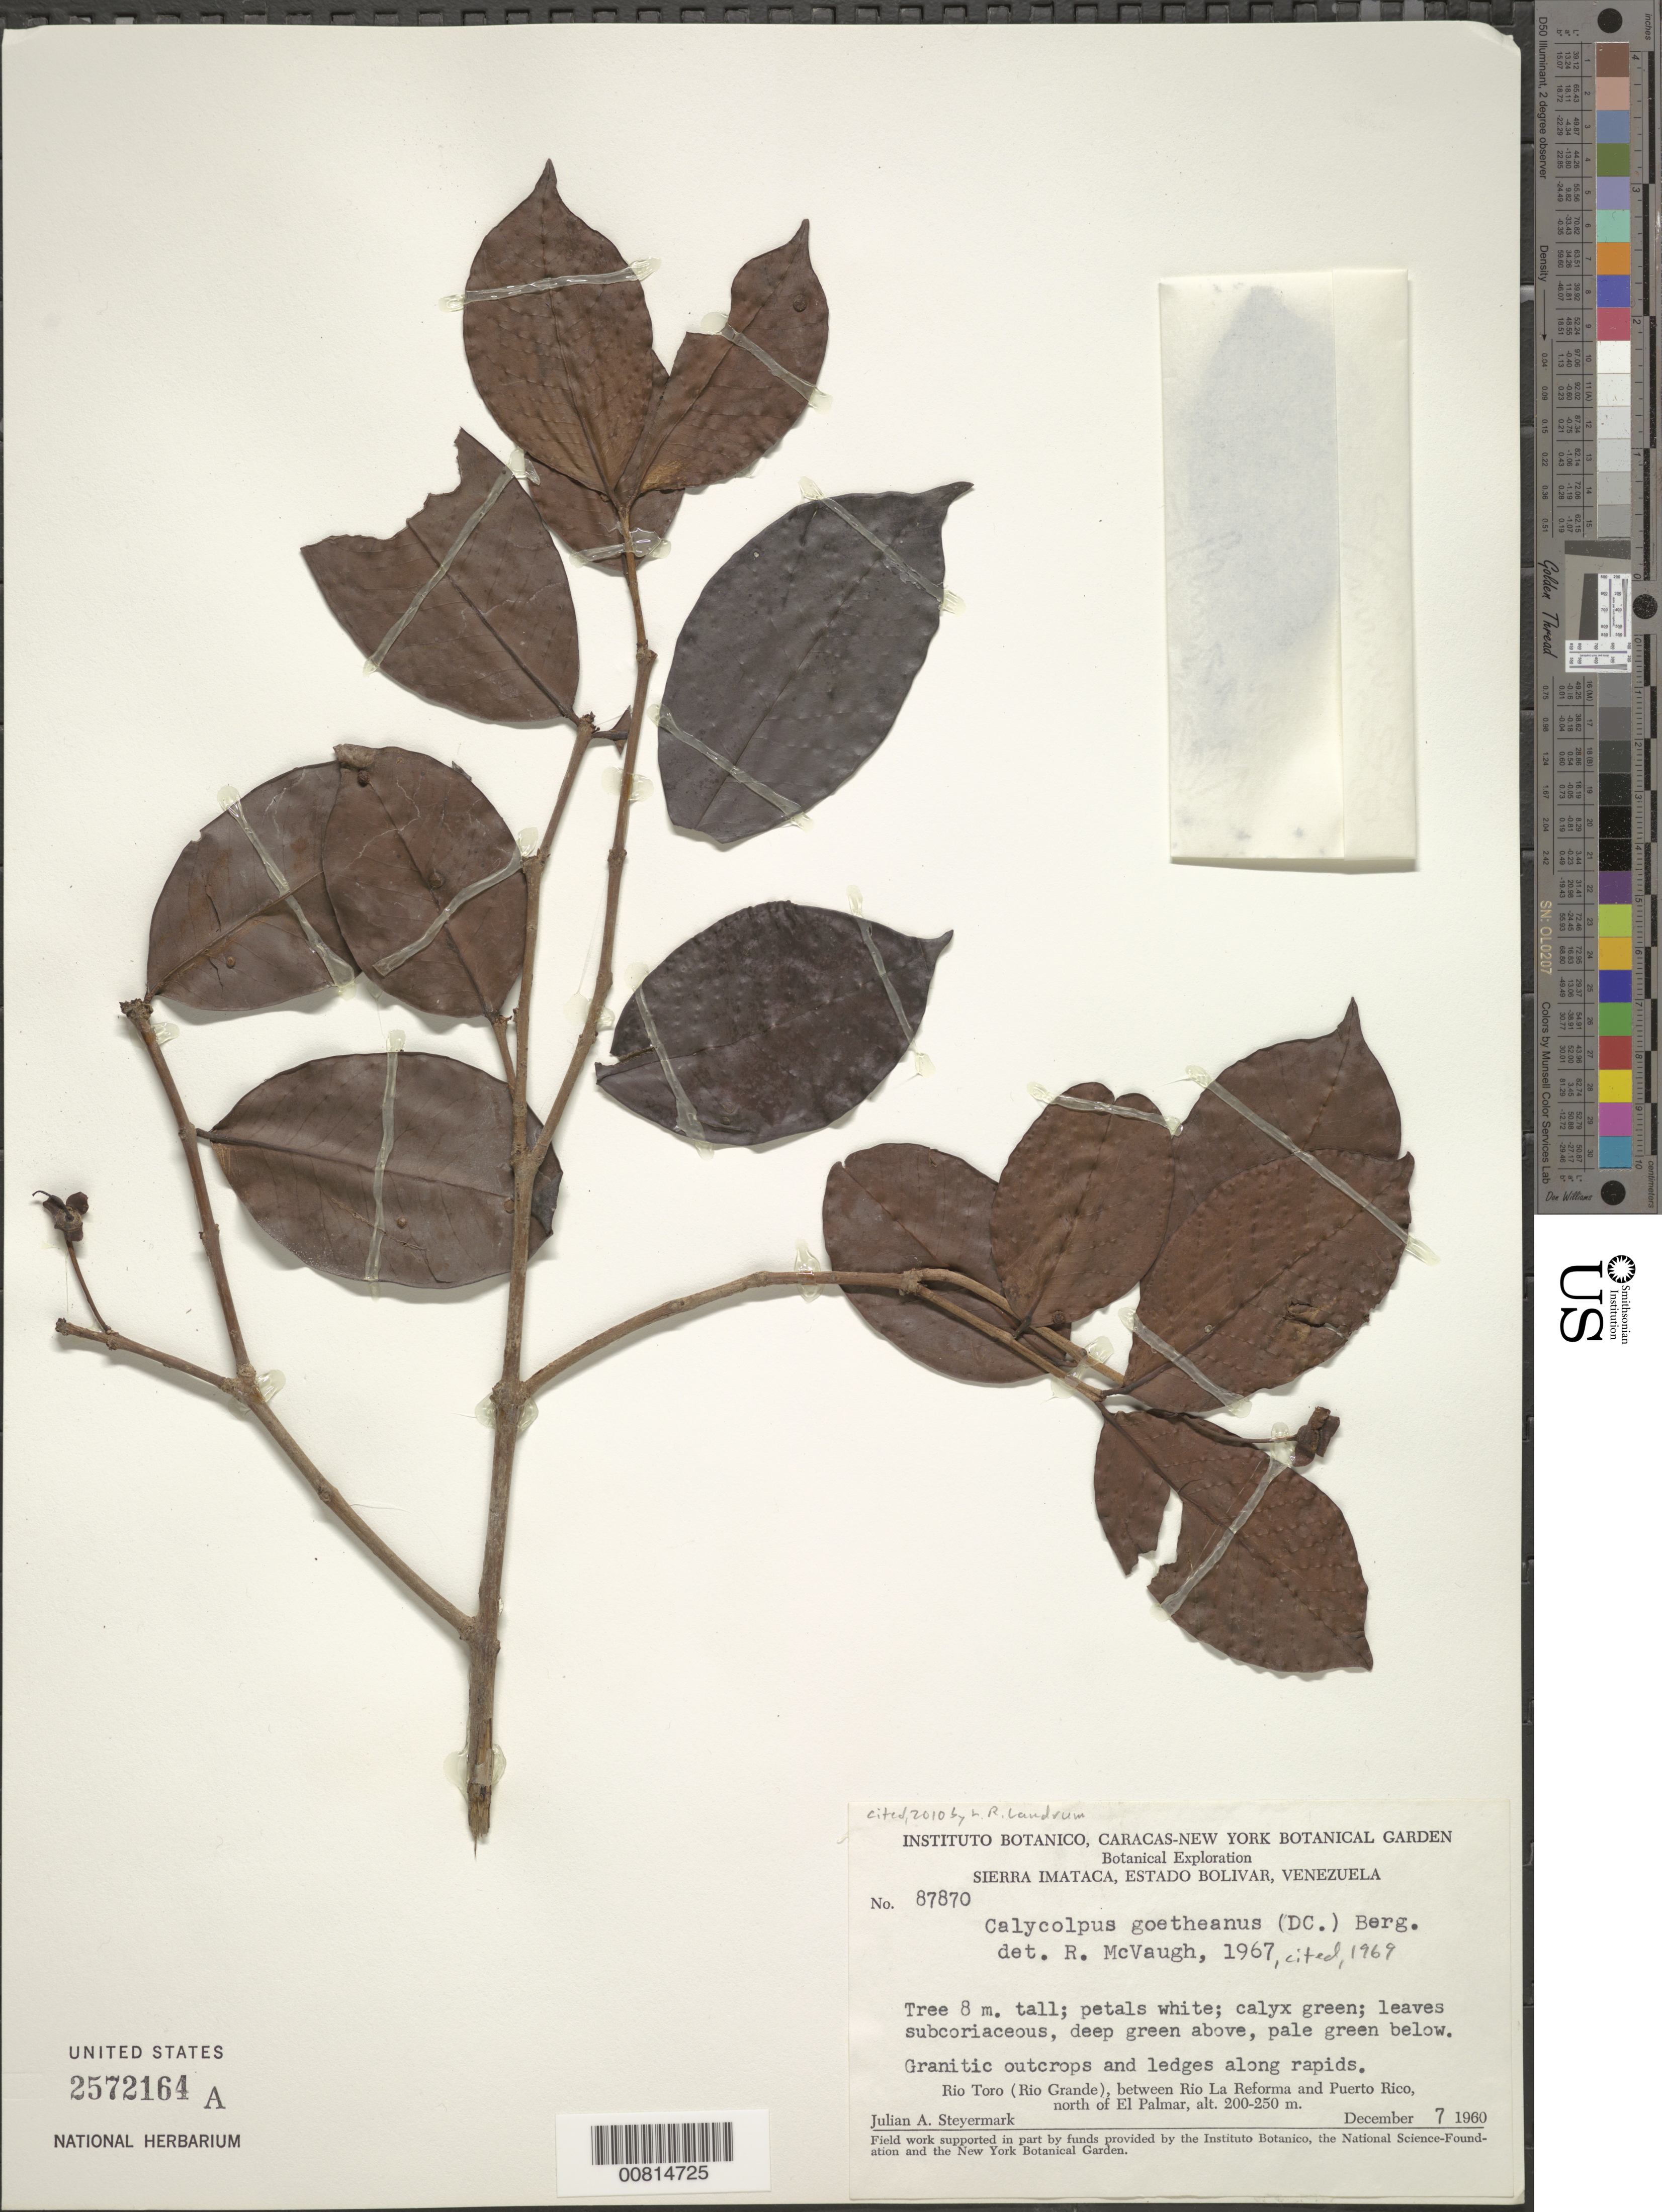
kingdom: Plantae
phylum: Tracheophyta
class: Magnoliopsida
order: Myrtales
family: Myrtaceae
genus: Calycolpus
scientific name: Calycolpus goetheanus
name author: (DC.) O. Berg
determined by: McVaugh, R.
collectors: J. Steyermark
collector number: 87870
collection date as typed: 7-Dec-60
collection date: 1960-12-07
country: Venezuela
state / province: Bolívar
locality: Sierra Imataca; Río Toro (Río Grande), between Río La Reforma and Puerto Rico, N of El Palmar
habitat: Granitic outcrops & ledges along rapids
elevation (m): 200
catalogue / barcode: US 2572164A